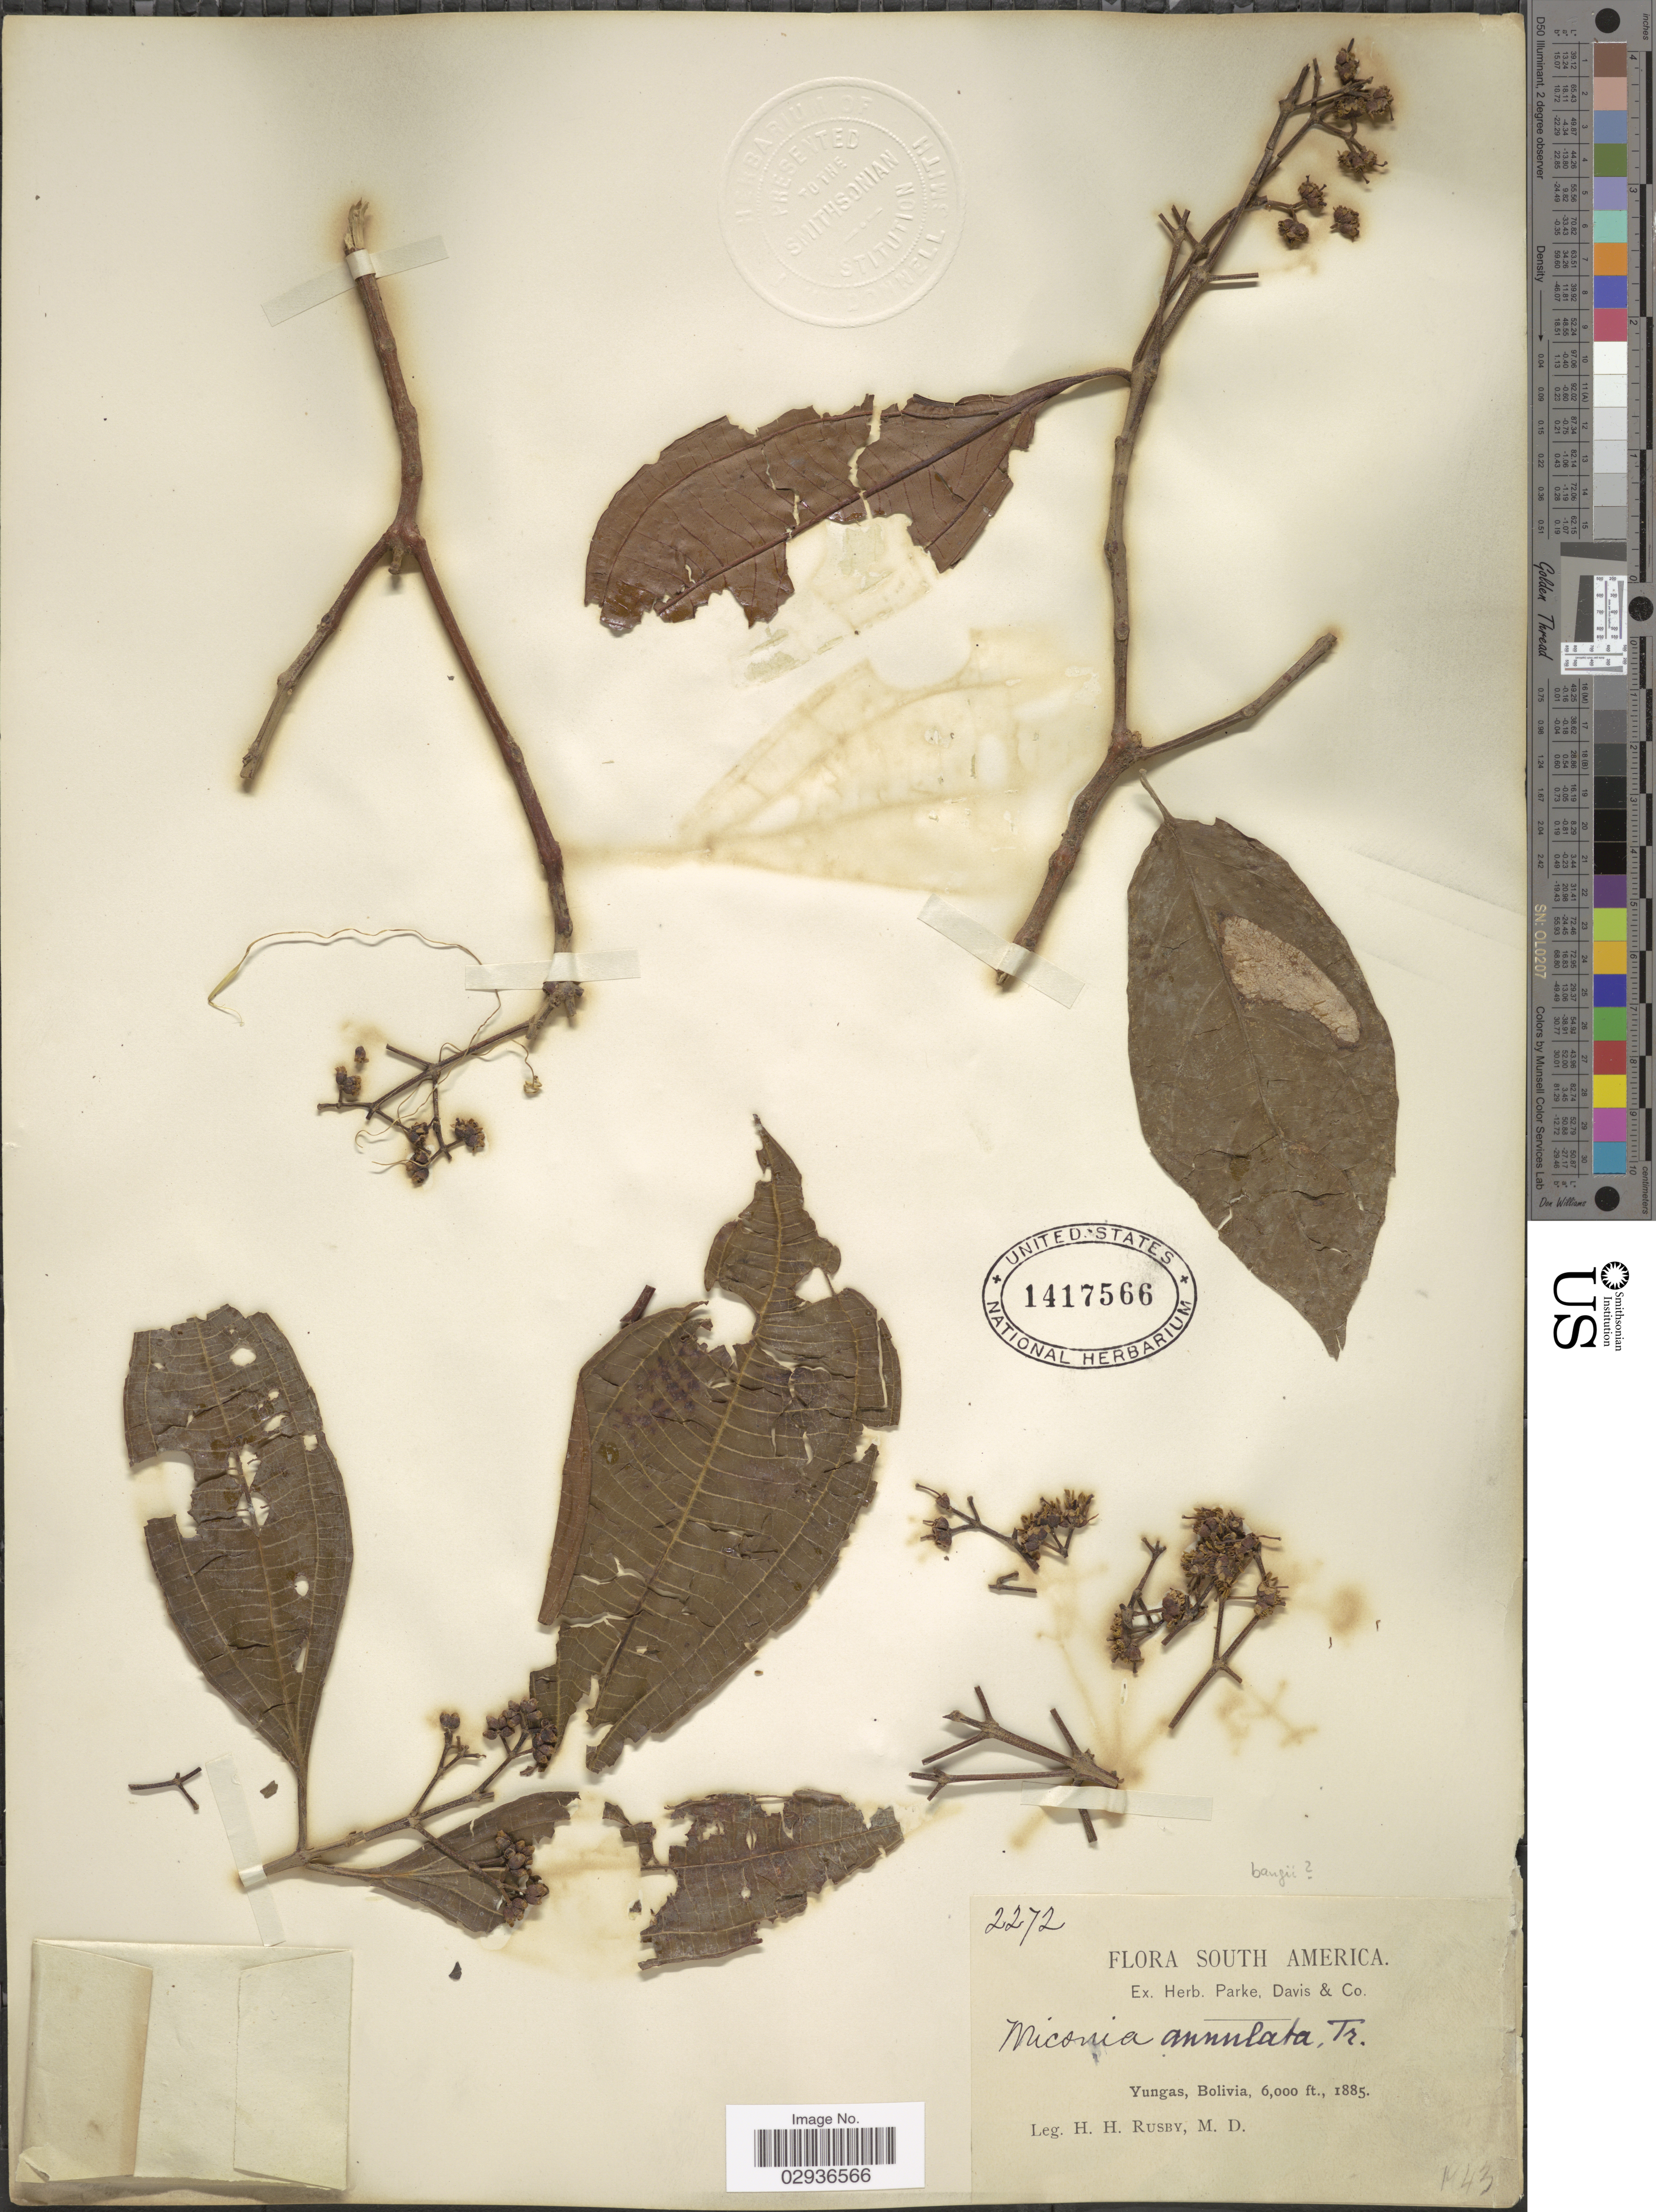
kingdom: Plantae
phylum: Tracheophyta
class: Magnoliopsida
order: Myrtales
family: Melastomataceae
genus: Miconia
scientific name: Miconia bangii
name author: Cogn.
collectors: H. H. Rusby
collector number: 2272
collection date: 1885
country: Bolivia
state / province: La Paz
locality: Yungas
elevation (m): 1829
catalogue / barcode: US 1417566